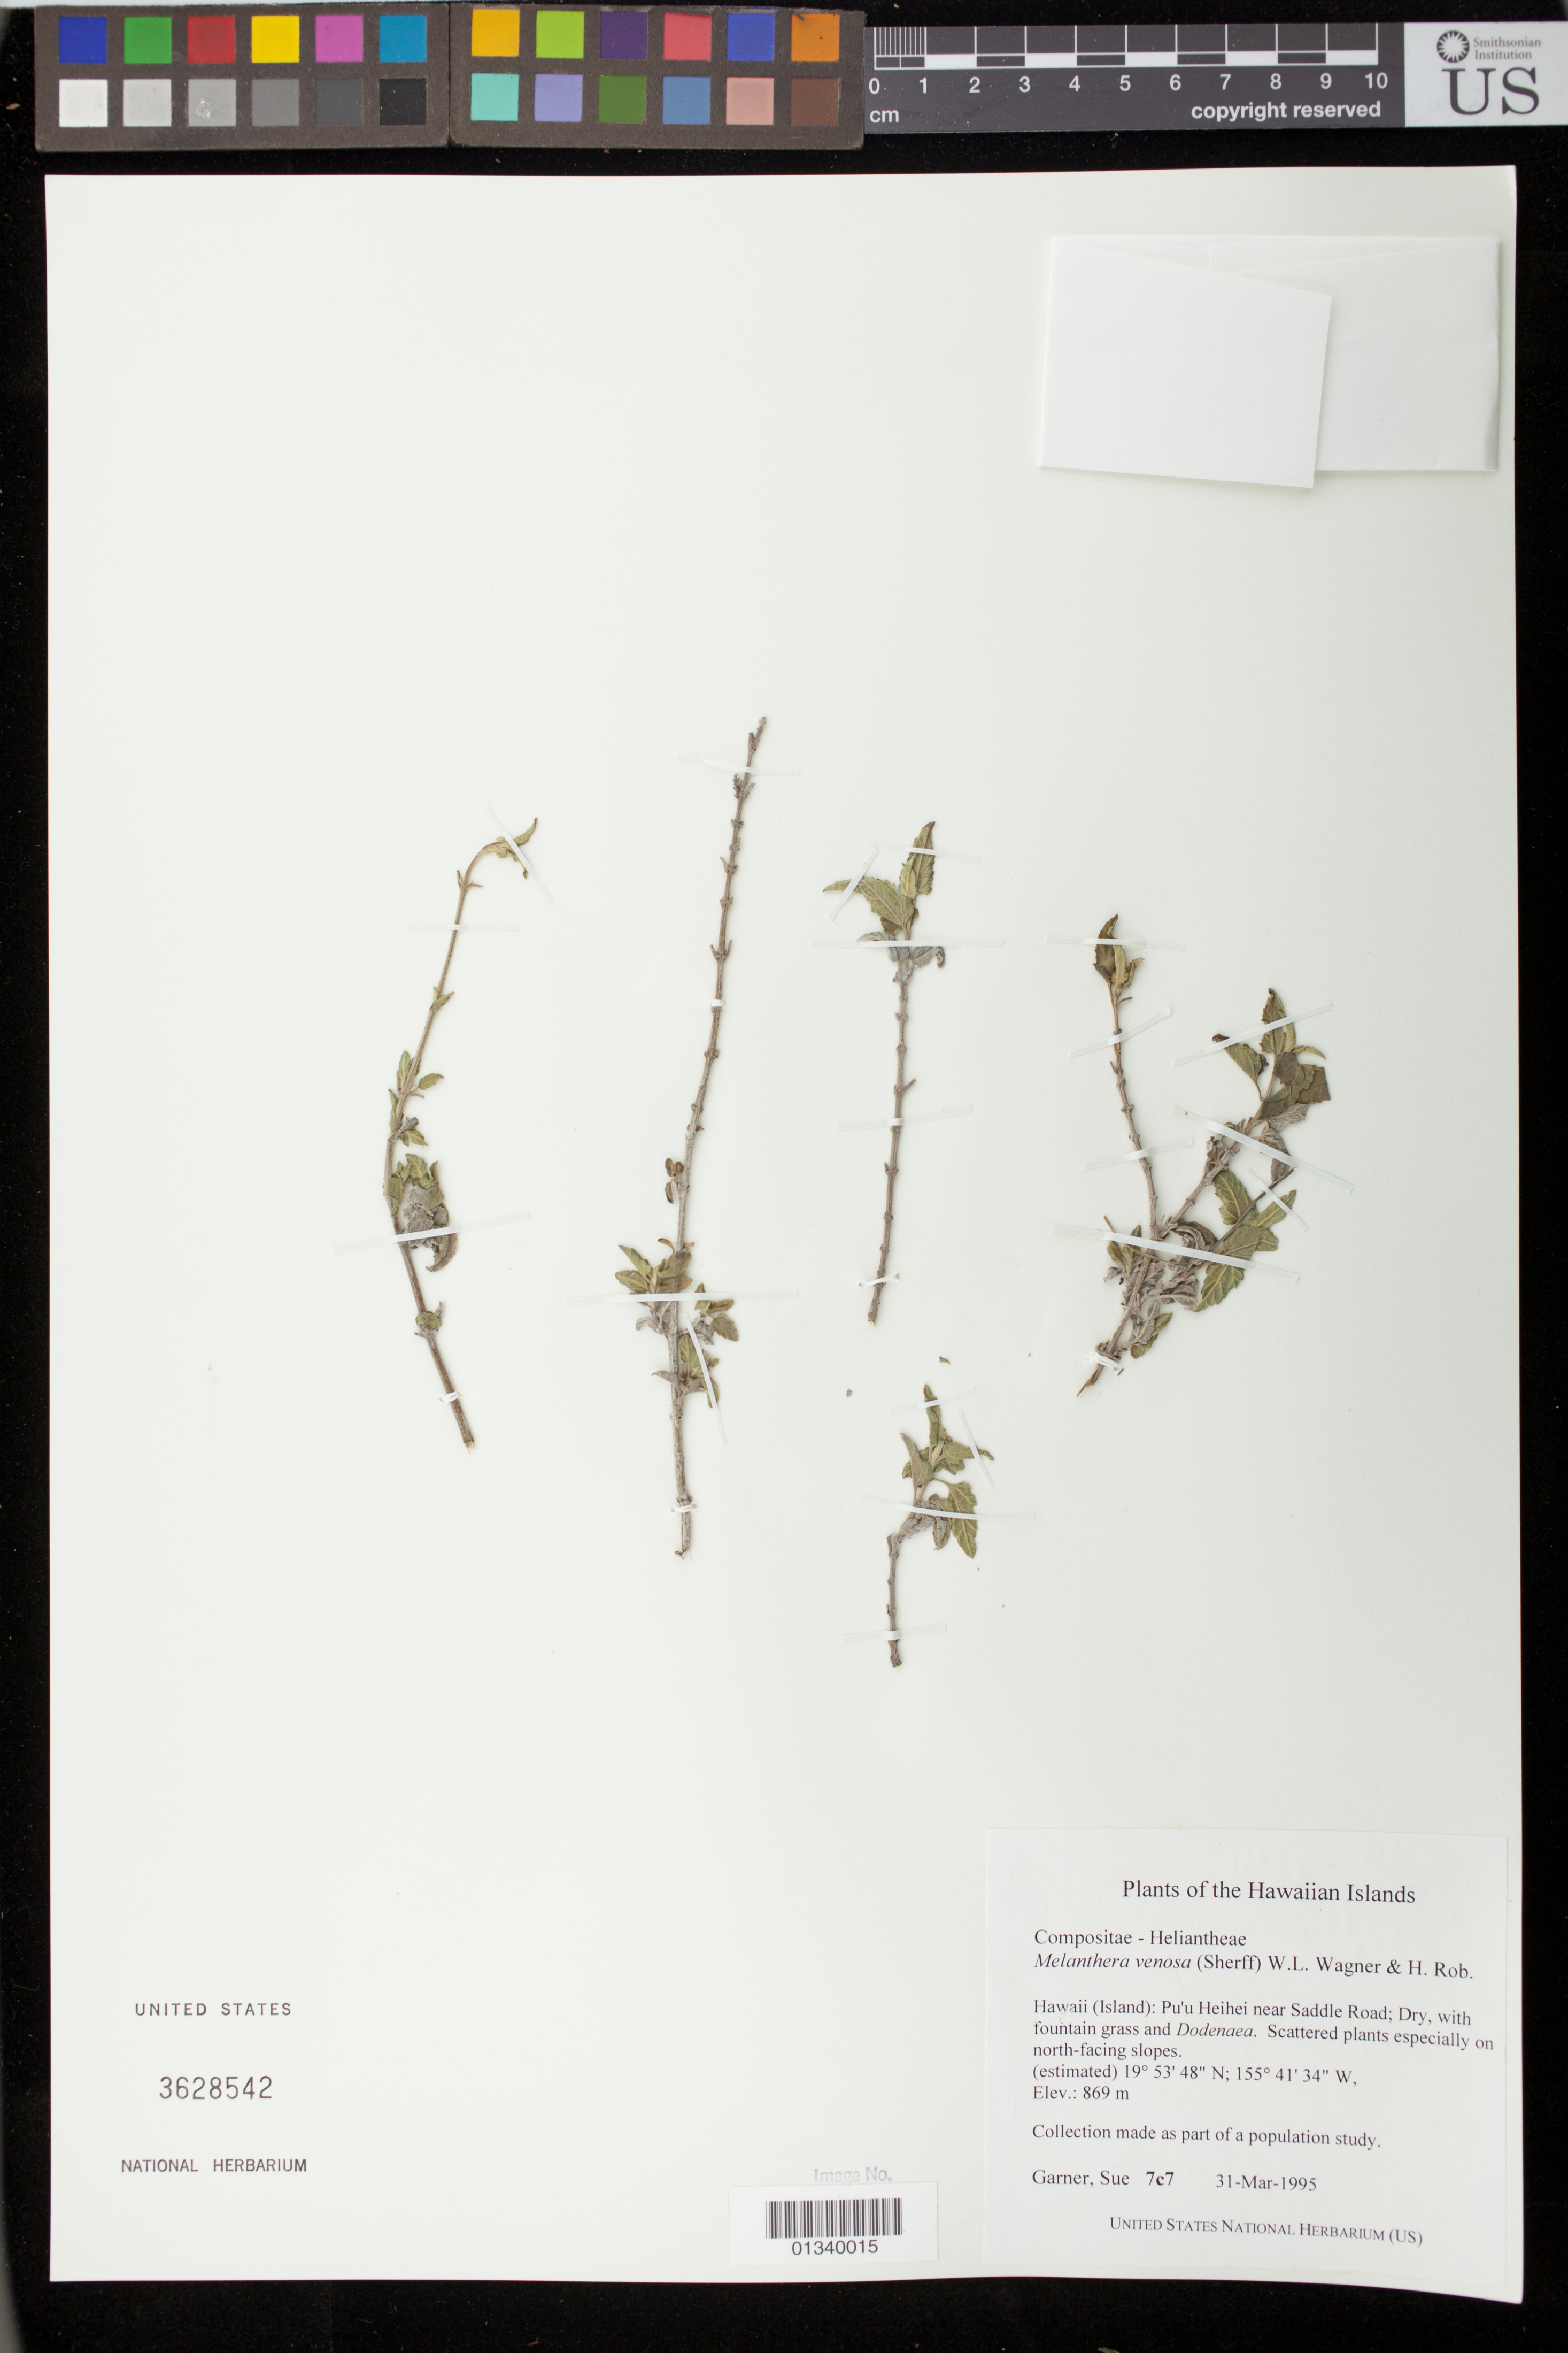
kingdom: Plantae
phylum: Tracheophyta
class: Magnoliopsida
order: Asterales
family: Asteraceae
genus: Wollastonia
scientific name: Wollastonia venosa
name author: (Sherff) Orchard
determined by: Wagner, W. L., (BOT), Smithsonian Institution - National Museum of Natural History (UNITED STATES)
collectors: S. Garner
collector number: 7c7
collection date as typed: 31 March 1995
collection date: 1995-03-31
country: United States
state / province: Hawaii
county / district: Hawaii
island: Hawaii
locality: Pu'u Heihei near Saddle Road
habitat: Dry with fountain grass and Dodenaea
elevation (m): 869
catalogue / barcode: US 3628542